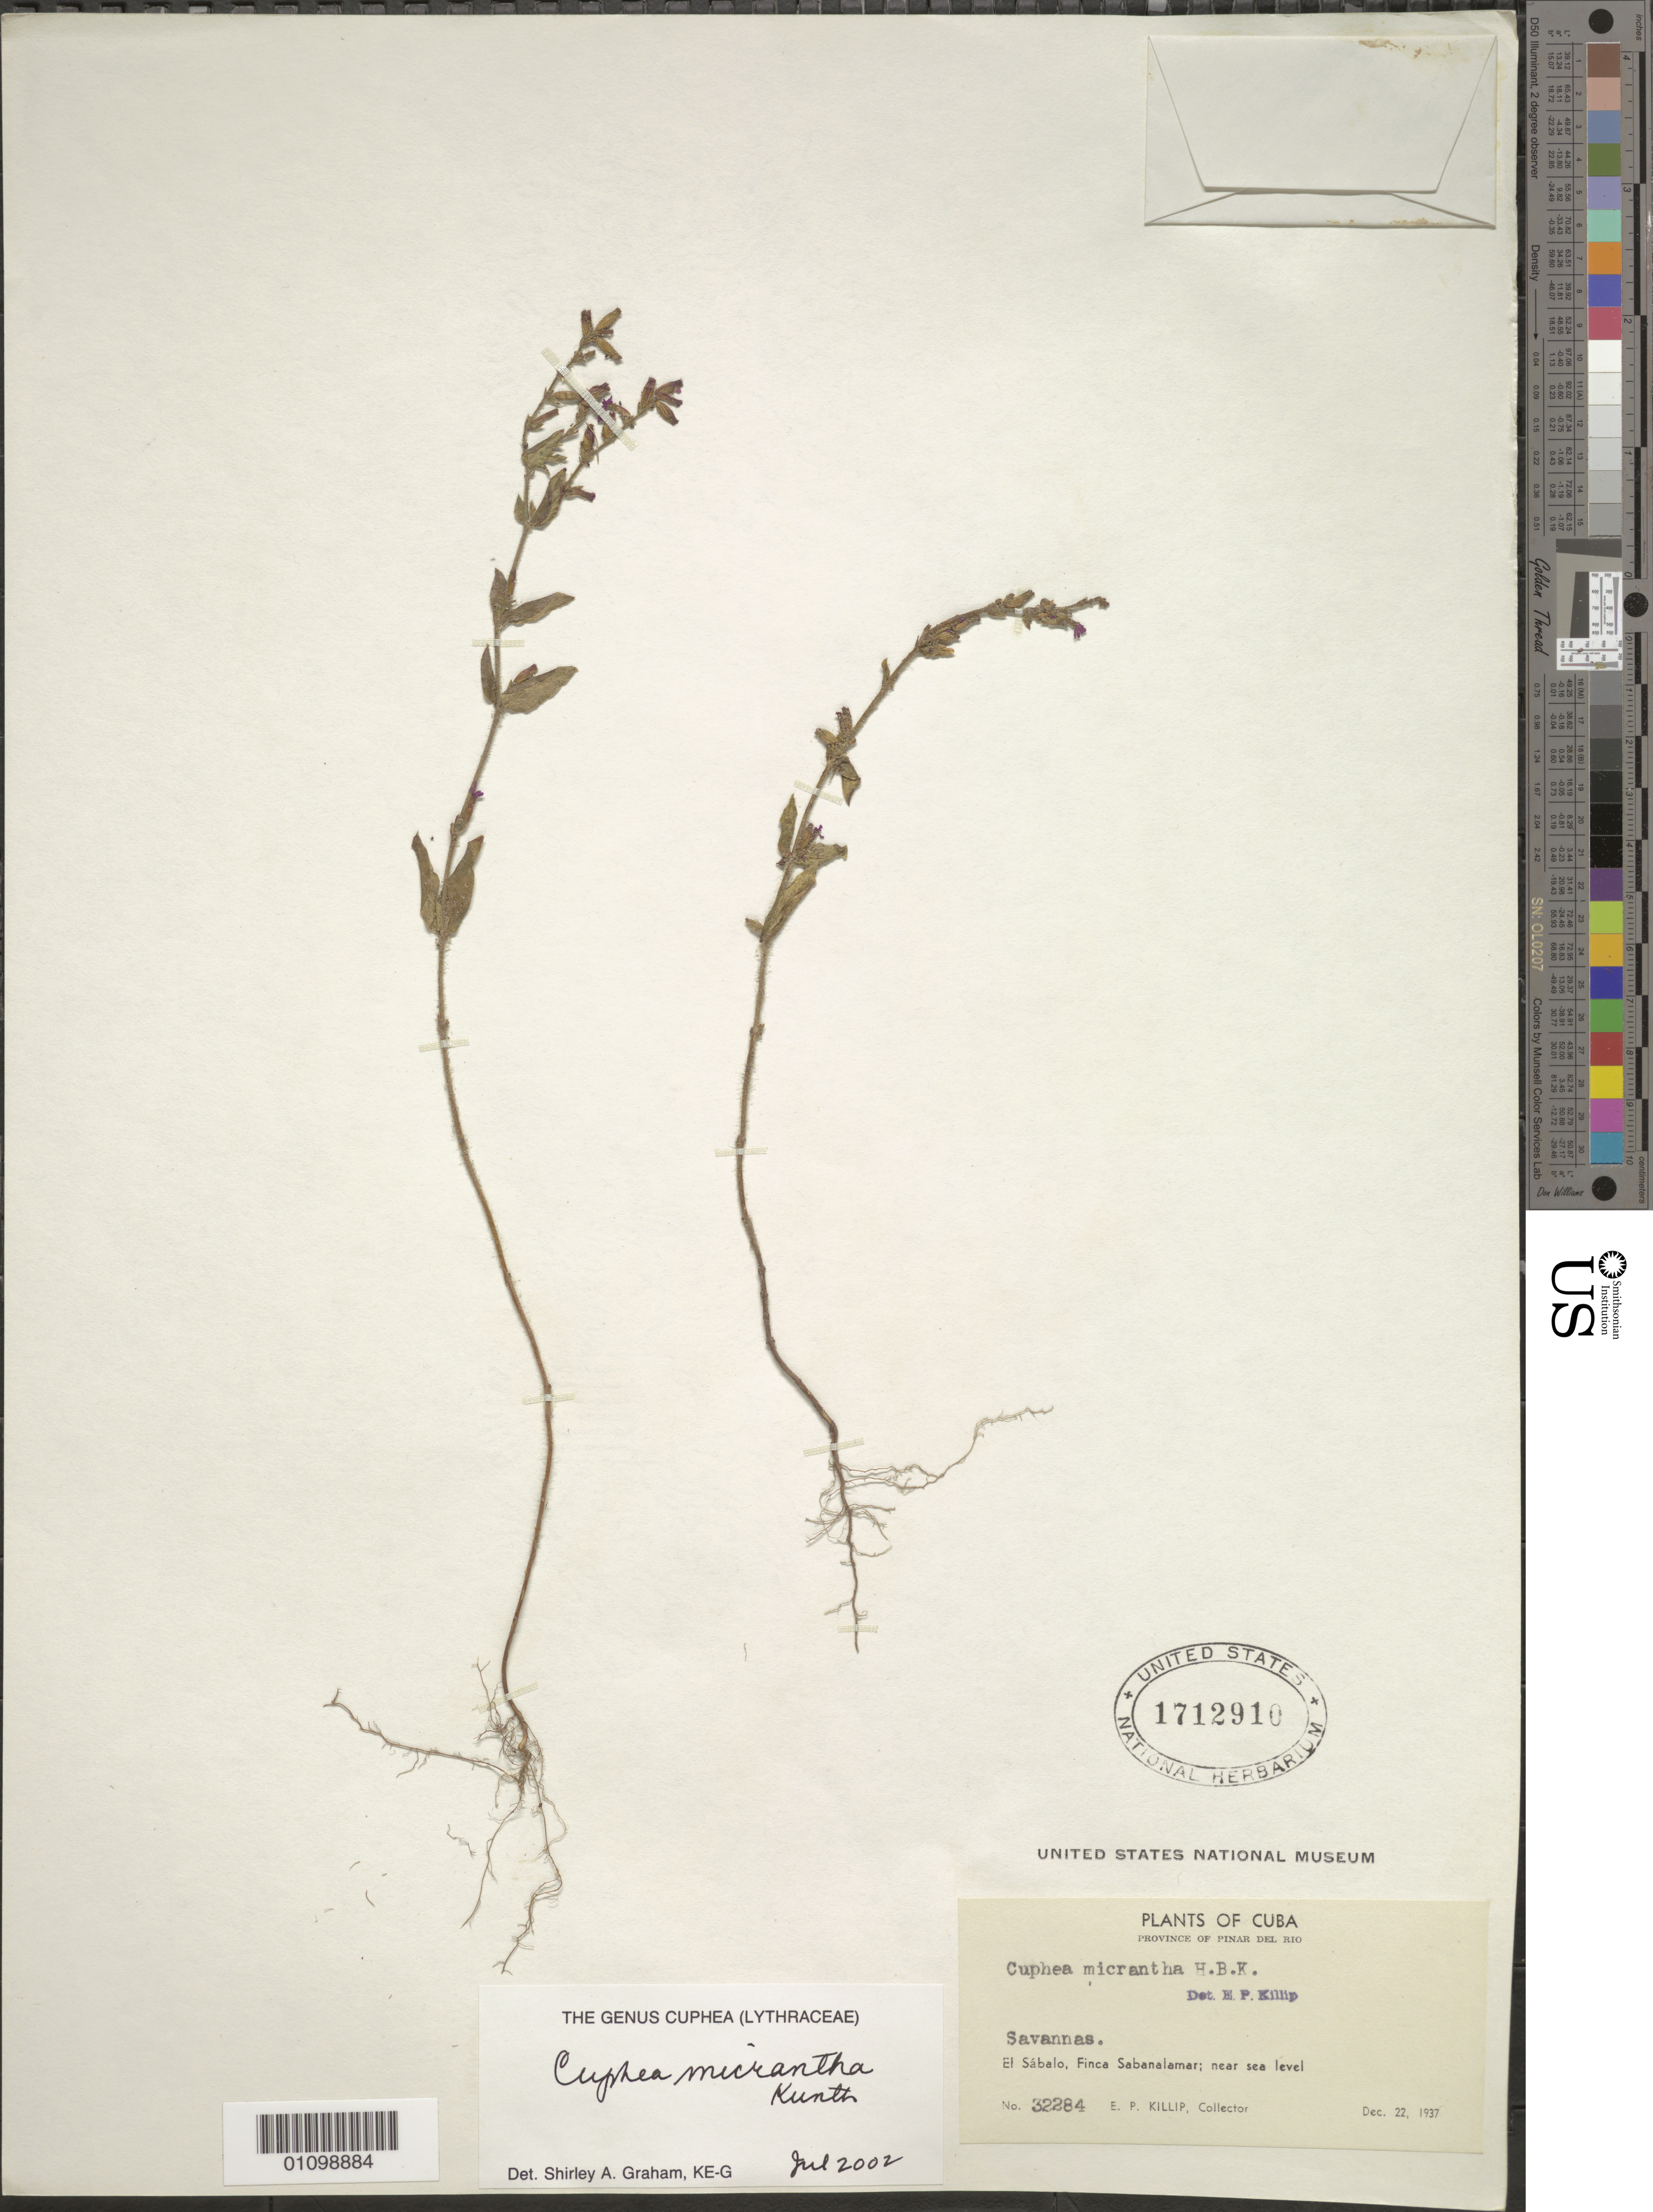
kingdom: Plantae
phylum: Tracheophyta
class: Magnoliopsida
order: Myrtales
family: Lythraceae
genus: Cuphea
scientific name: Cuphea micrantha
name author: Kunth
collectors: E. P. Killip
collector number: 32284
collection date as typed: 22 Dec 1937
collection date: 1937-12-22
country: Cuba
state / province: Pinar del Rio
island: Cuba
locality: Savannas El Sabalo, Finca Sabanalamar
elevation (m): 0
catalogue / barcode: US 1712910